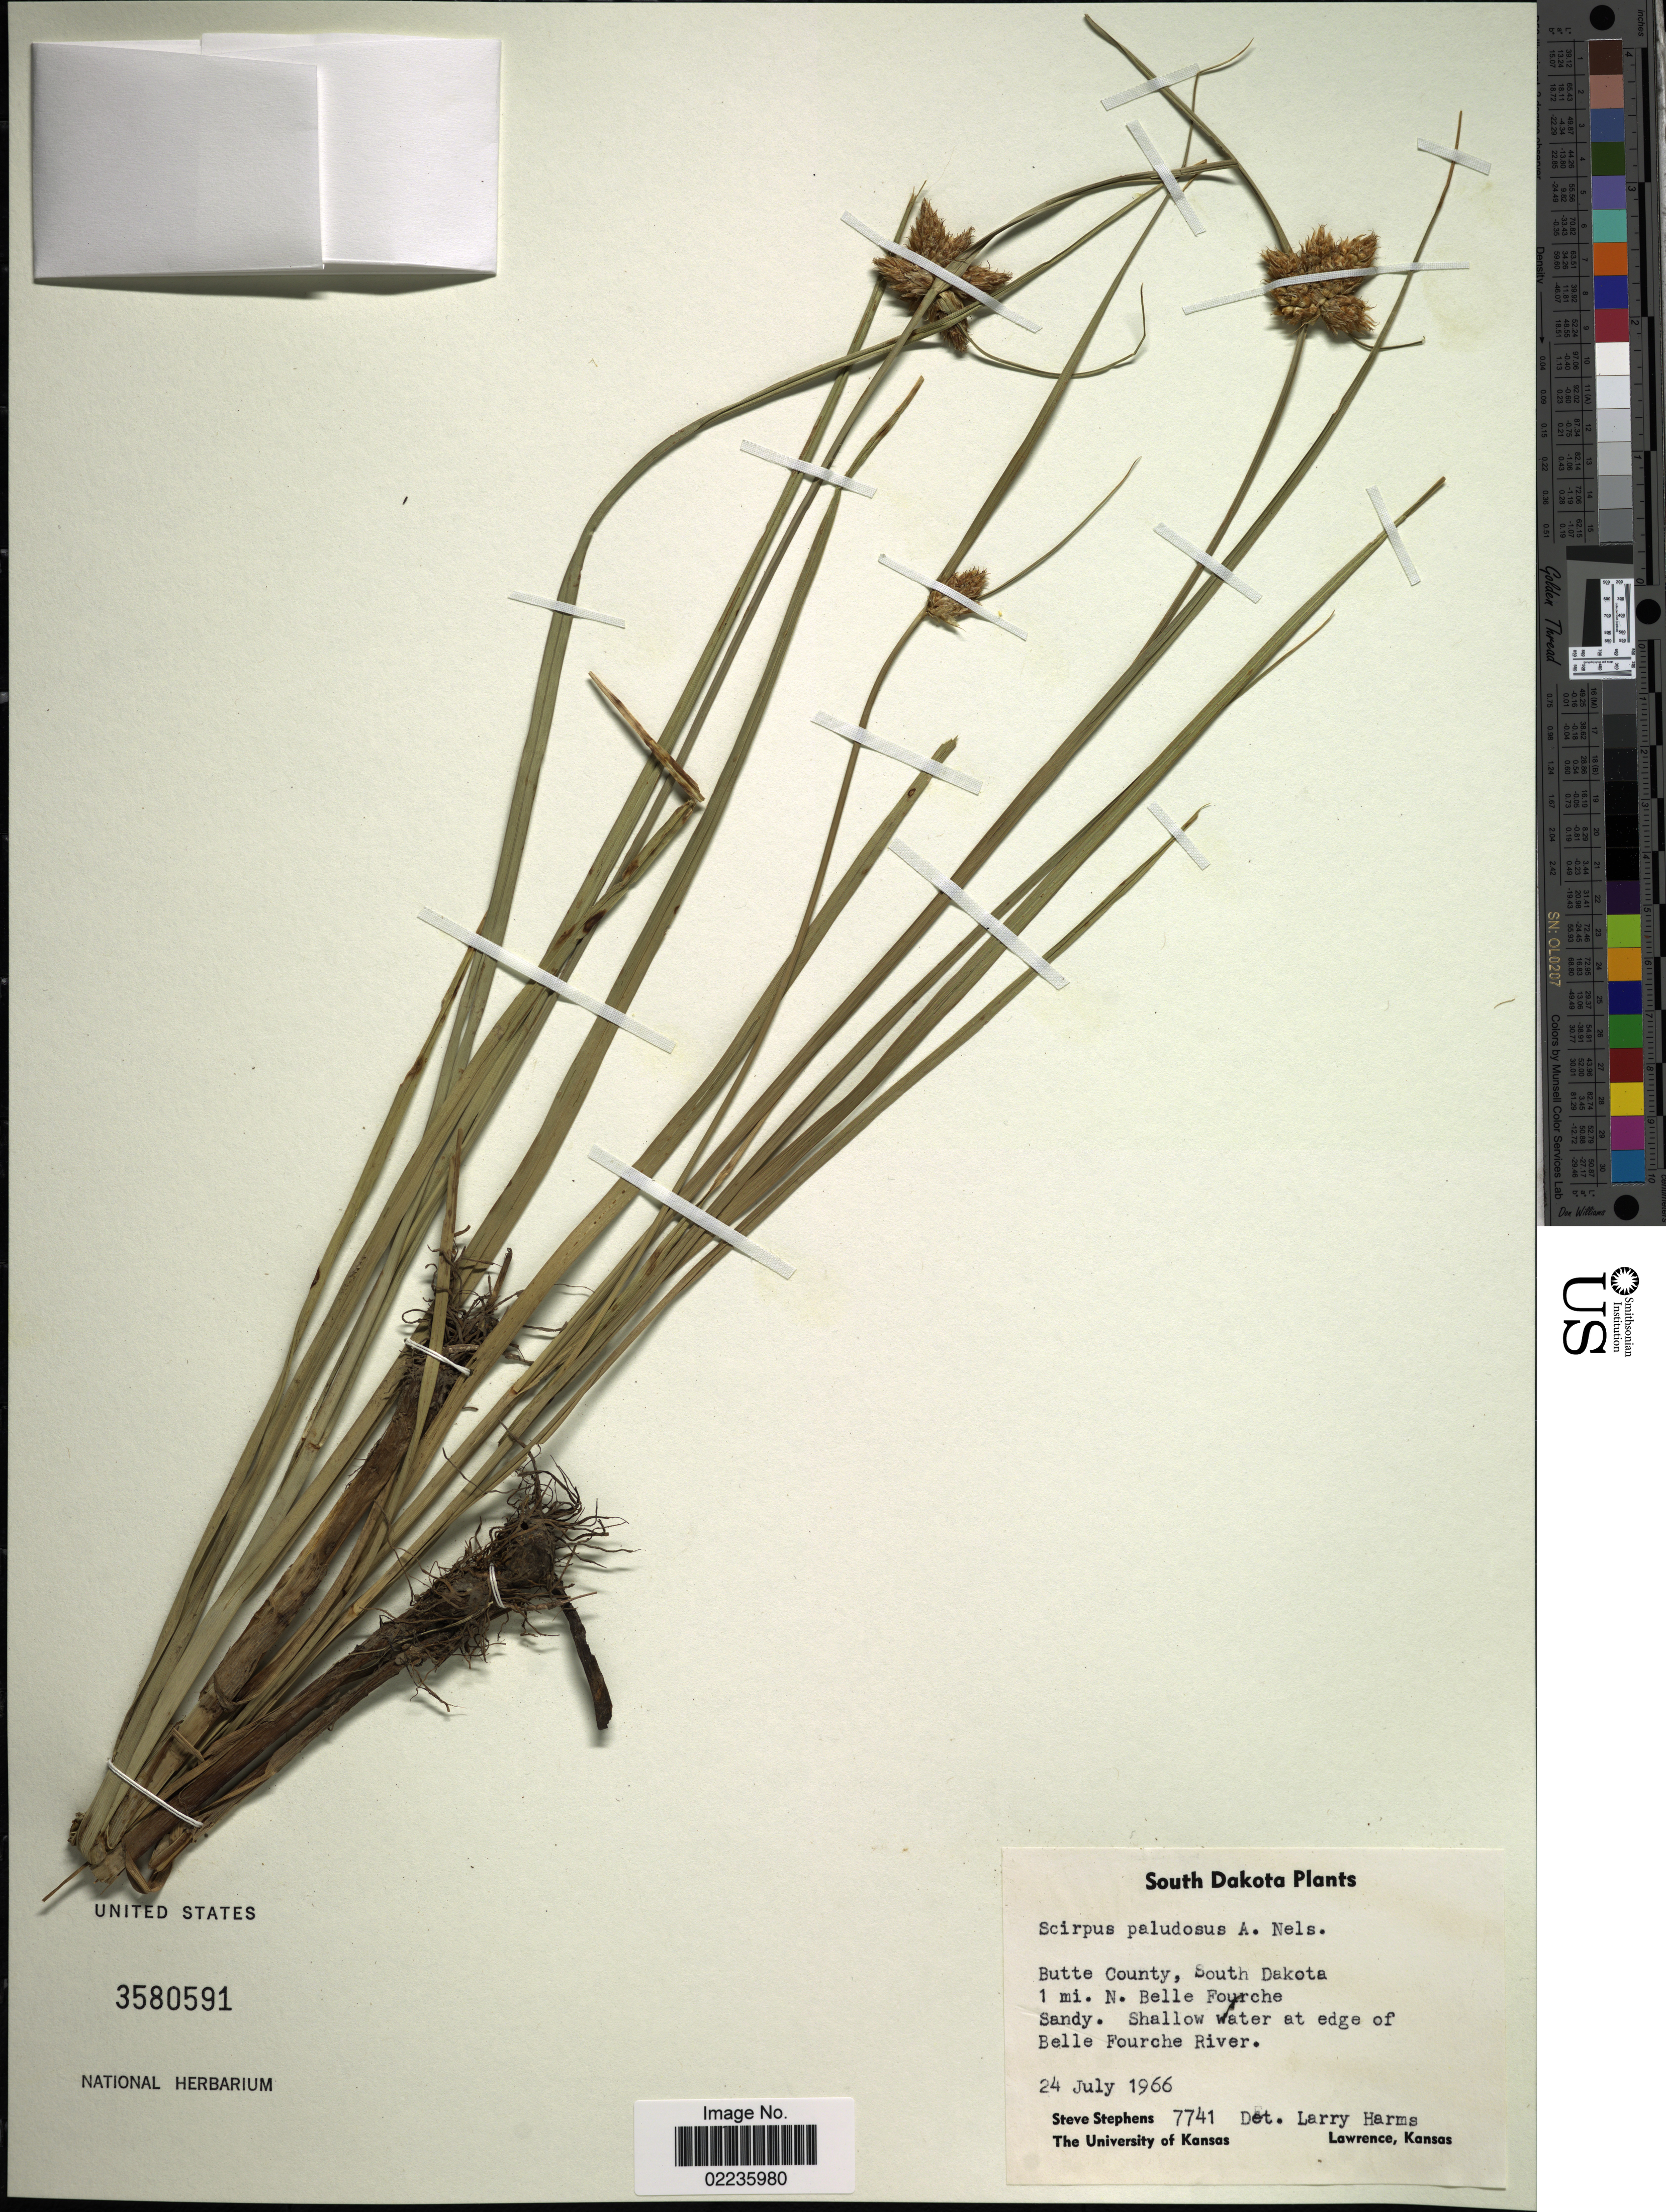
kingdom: Plantae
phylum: Tracheophyta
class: Liliopsida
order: Poales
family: Cyperaceae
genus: Bolboschoenus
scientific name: Bolboschoenus maritimus subsp. paludosus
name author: (A. Nelson) T. Koyama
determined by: Strong, M. T., (US), Smithsonian Institution - National Museum of Natural History (UNITED STATES)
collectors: S. Stephens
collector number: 7741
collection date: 1966-01-24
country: United States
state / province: South Dakota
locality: Butte County, South Dakota 1 mi. N. Belle Fourche. Sahllow water at edge of Belle Fourche River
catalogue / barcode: US 3580591